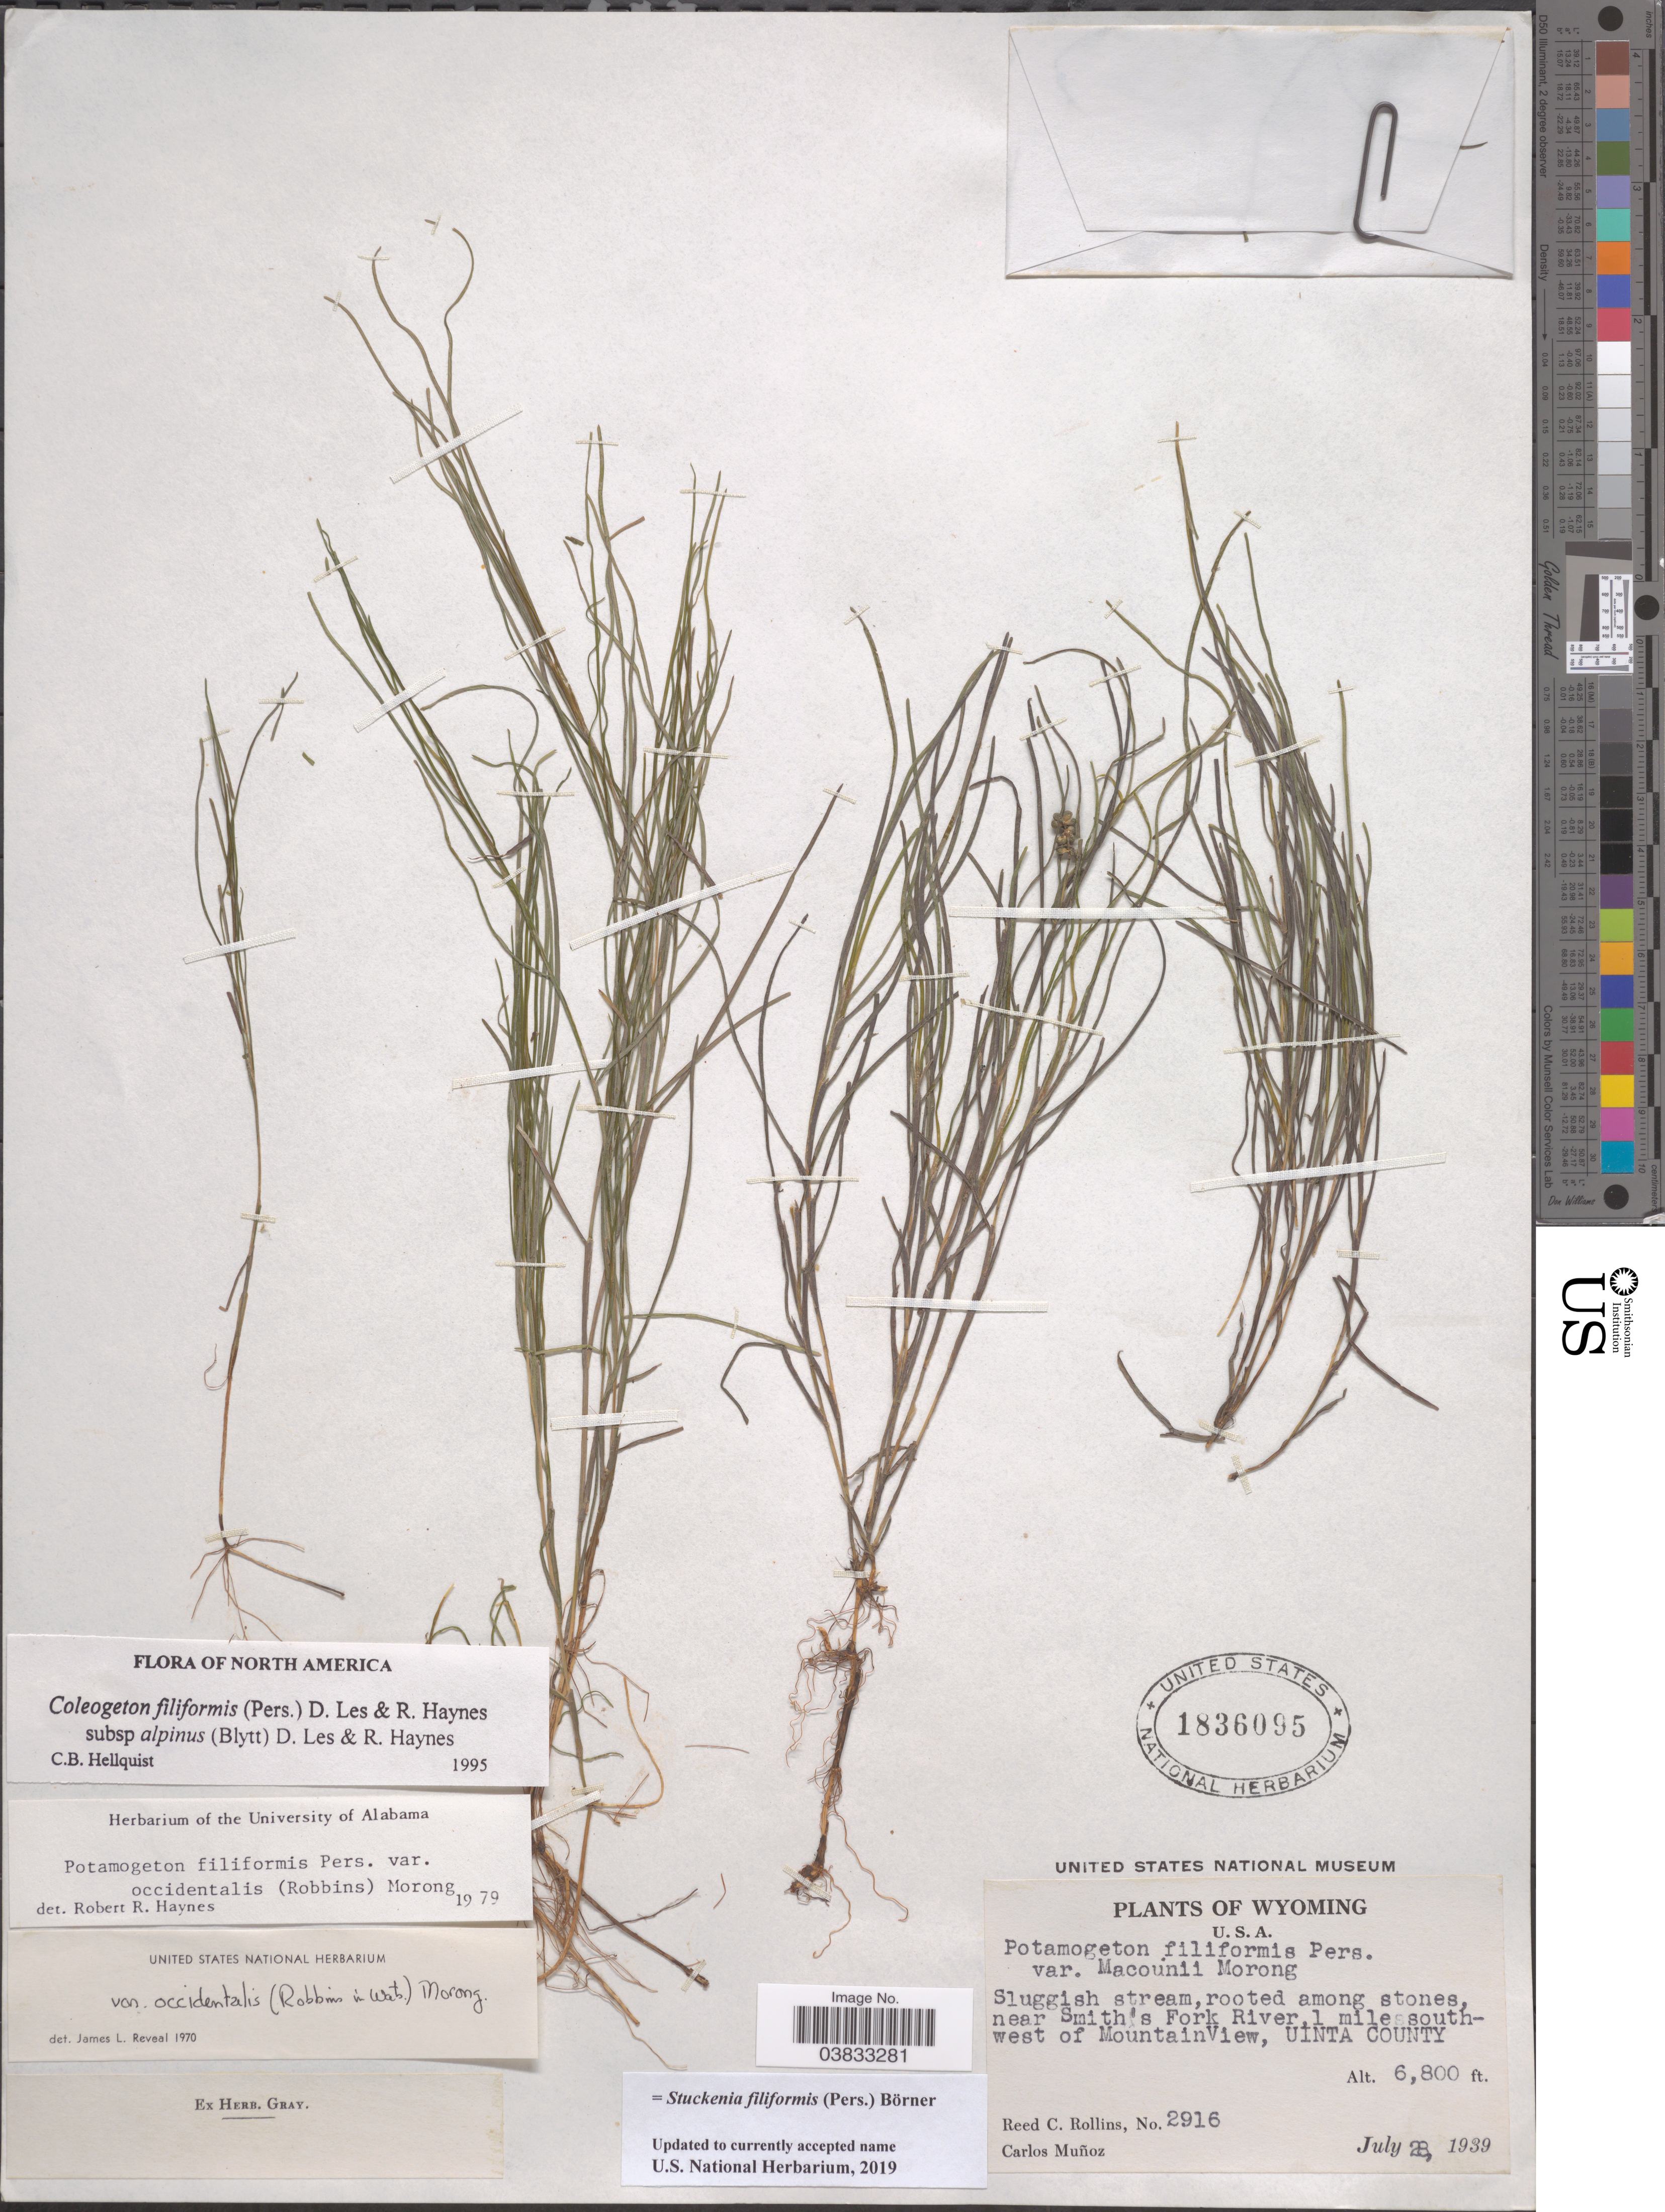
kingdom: Plantae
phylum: Tracheophyta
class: Liliopsida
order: Alismatales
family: Potamogetonaceae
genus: Stuckenia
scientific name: Stuckenia filiformis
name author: (Pers.) Börner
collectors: R. C. Rollins & C. Muñoz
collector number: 2916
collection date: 1939-07-28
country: United States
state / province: Wyoming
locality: Near Smith's Fork River, 1 miles southwest of Mountain View, Uinta County.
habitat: sluggish stream, rooted among stones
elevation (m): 2073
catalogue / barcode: US 1836095